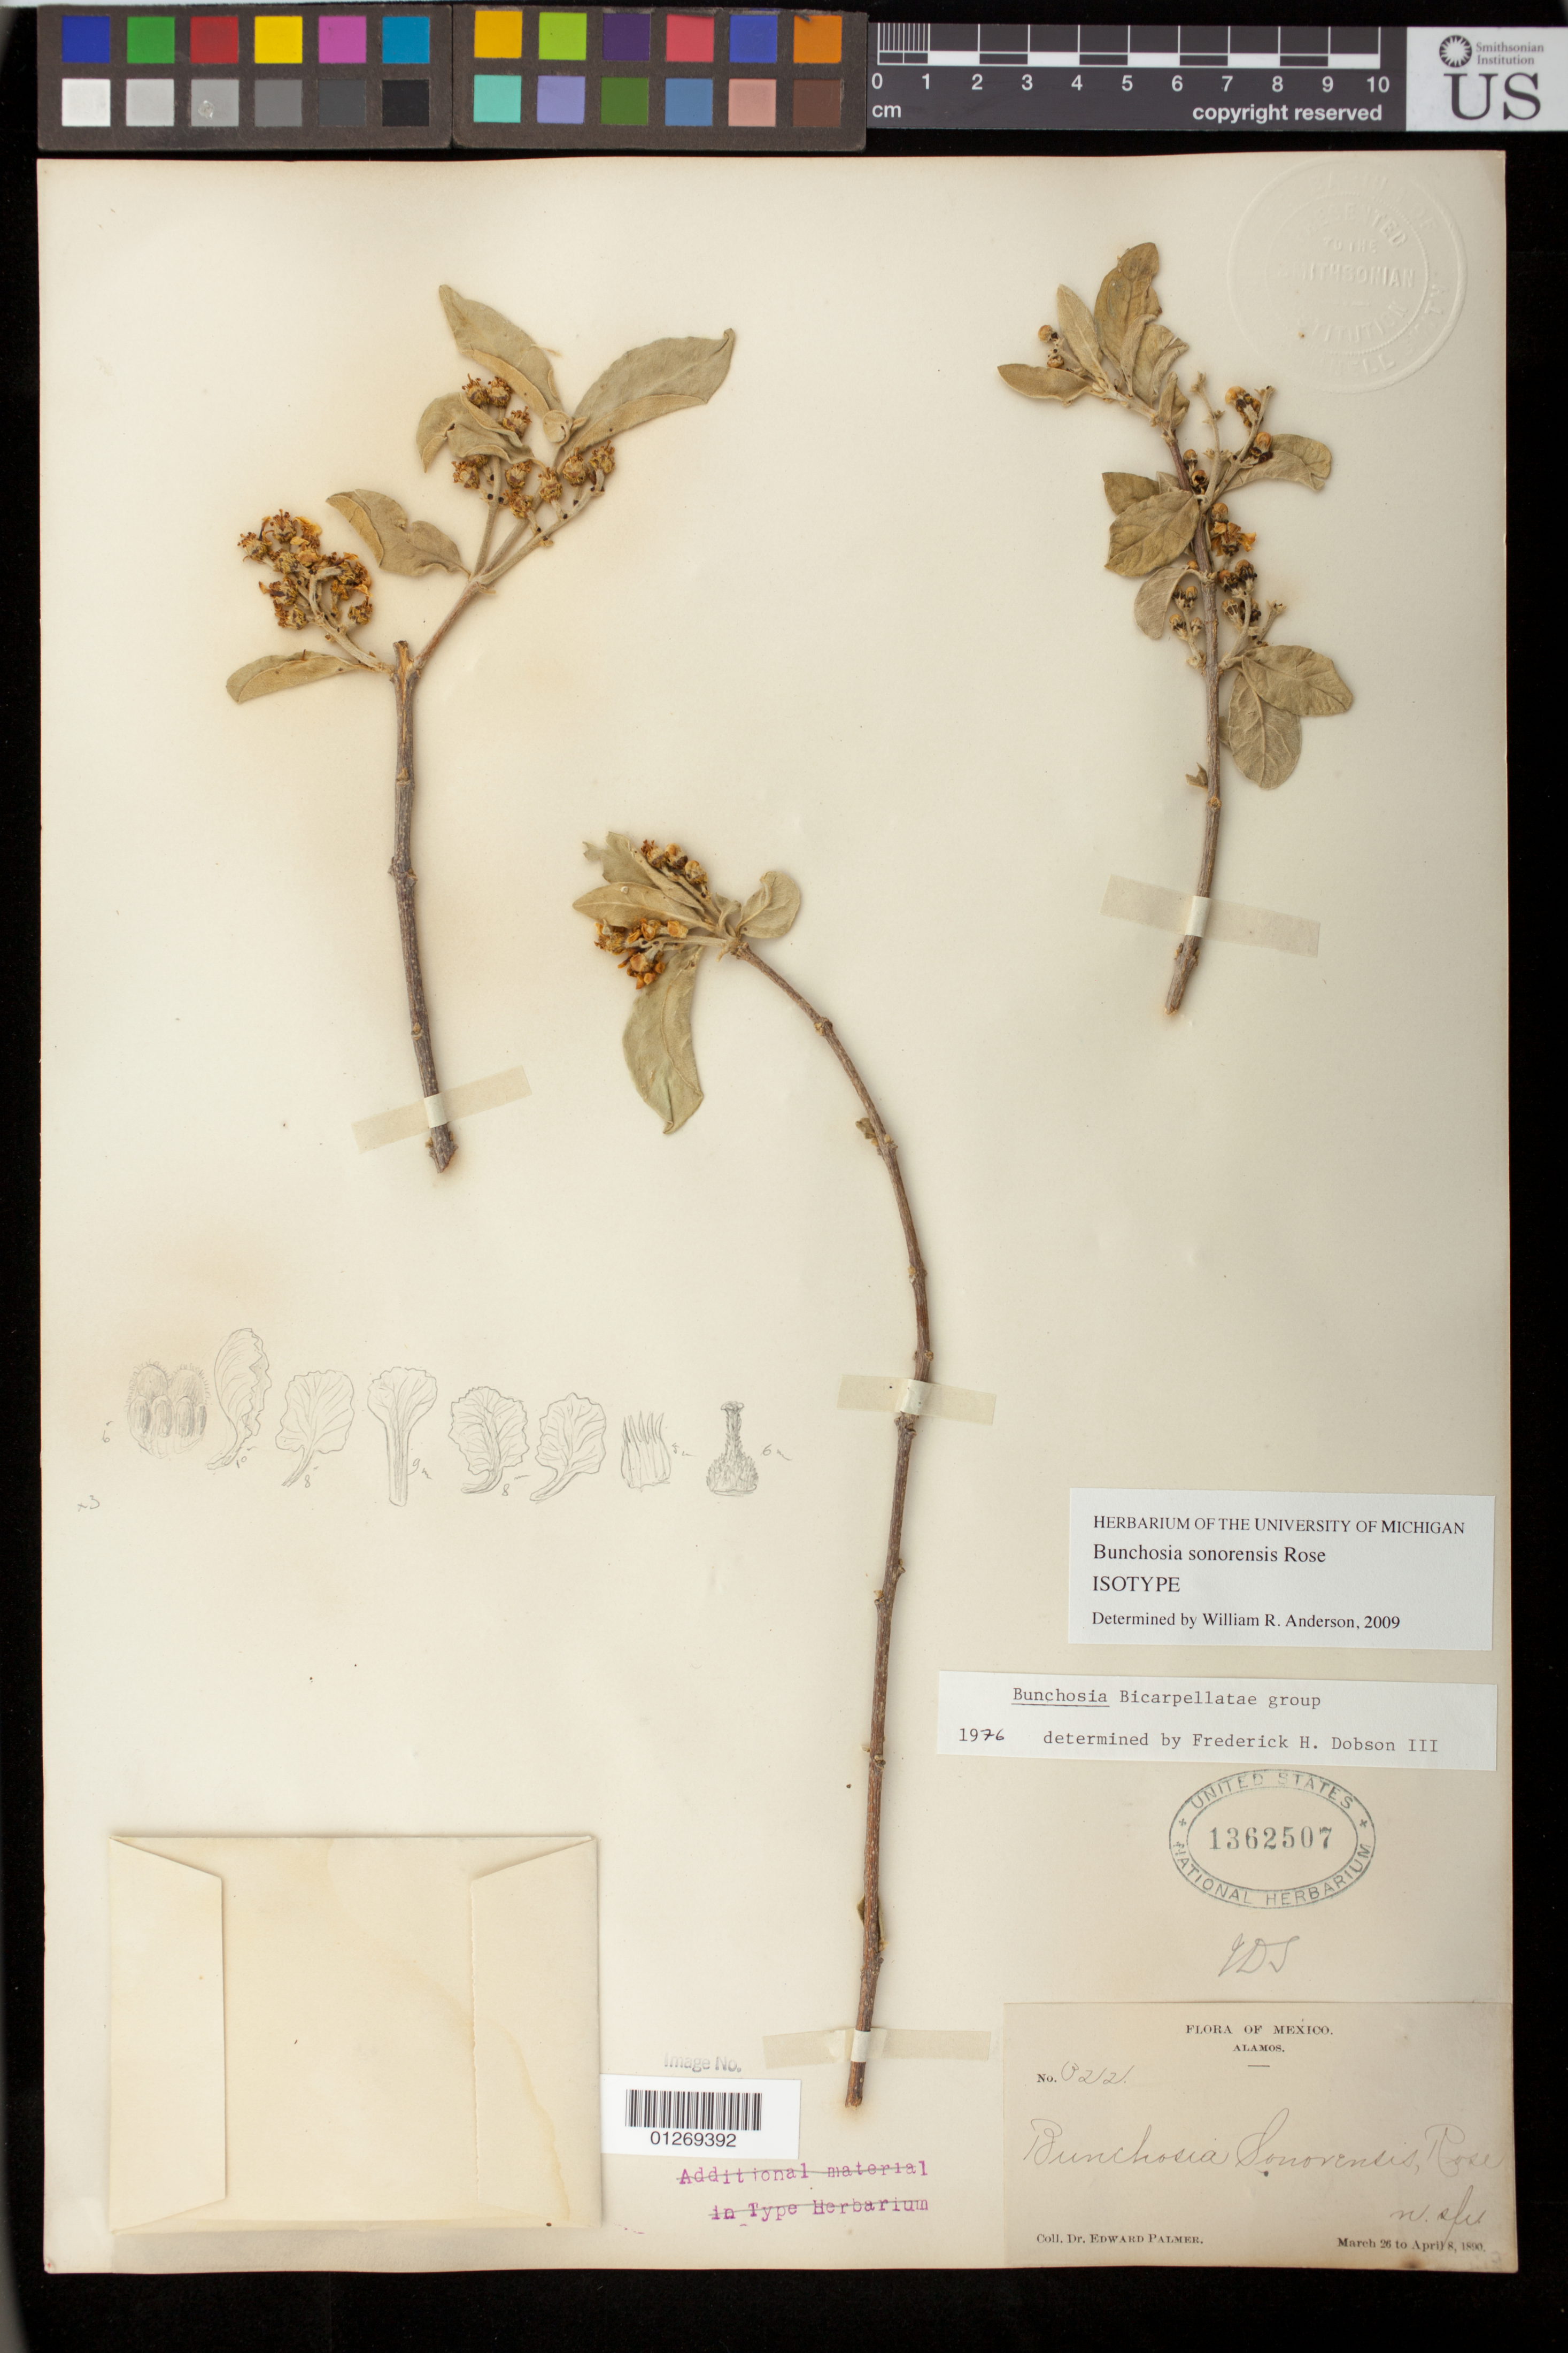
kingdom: Plantae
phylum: Tracheophyta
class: Magnoliopsida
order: Malpighiales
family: Malpighiaceae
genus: Bunchosia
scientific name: Bunchosia sonorensis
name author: Rose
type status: Type Collection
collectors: E. Palmer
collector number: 322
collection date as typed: March 26 to April 8, 1890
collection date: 1890-03-26/1890-04-08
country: Mexico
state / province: Sonora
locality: Alamos.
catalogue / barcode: US 1362507